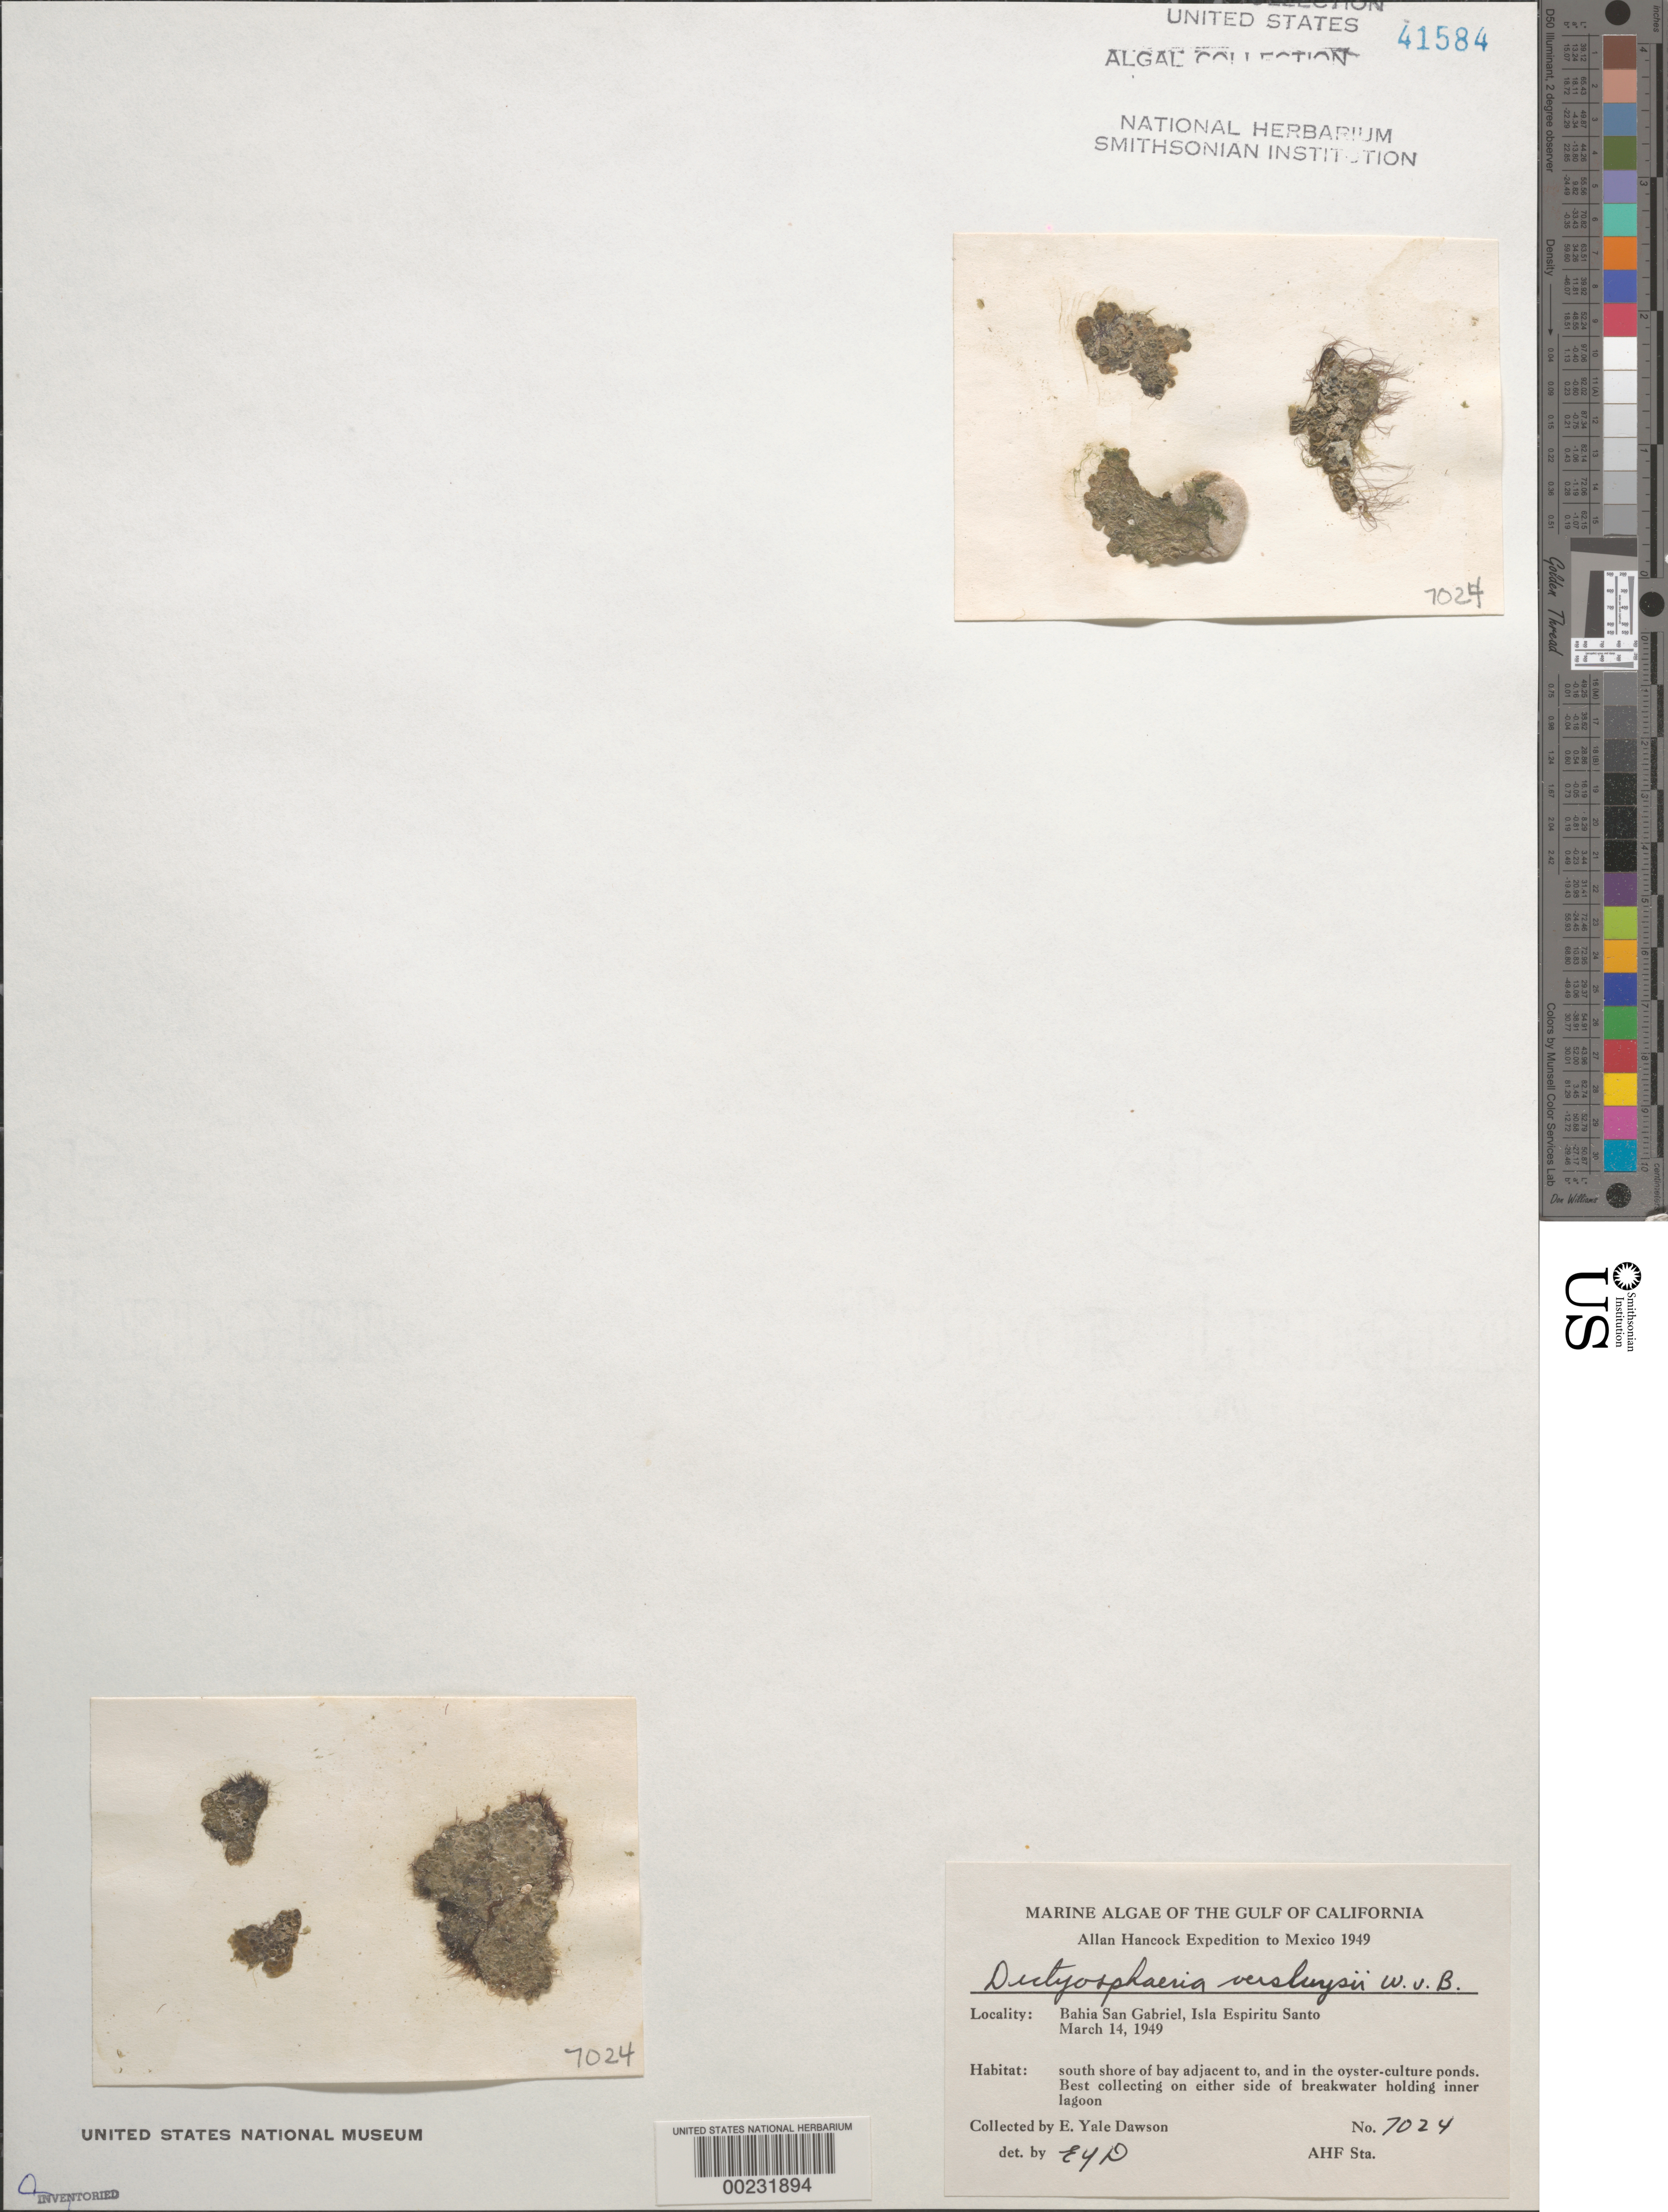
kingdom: Plantae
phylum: Chlorophyta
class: Ulvophyceae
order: Siphonocladales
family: Siphonocladaceae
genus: Dictyosphaeria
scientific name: Dictyosphaeria versluysii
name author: Weber Bosse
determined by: Dawson, E. Y.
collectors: E. Y. Dawson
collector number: EYD 7024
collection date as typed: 14 Mar 1949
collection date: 1949-03-14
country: Mexico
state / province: Baja California Sur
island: Isla Espiritu Santo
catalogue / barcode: US 41584